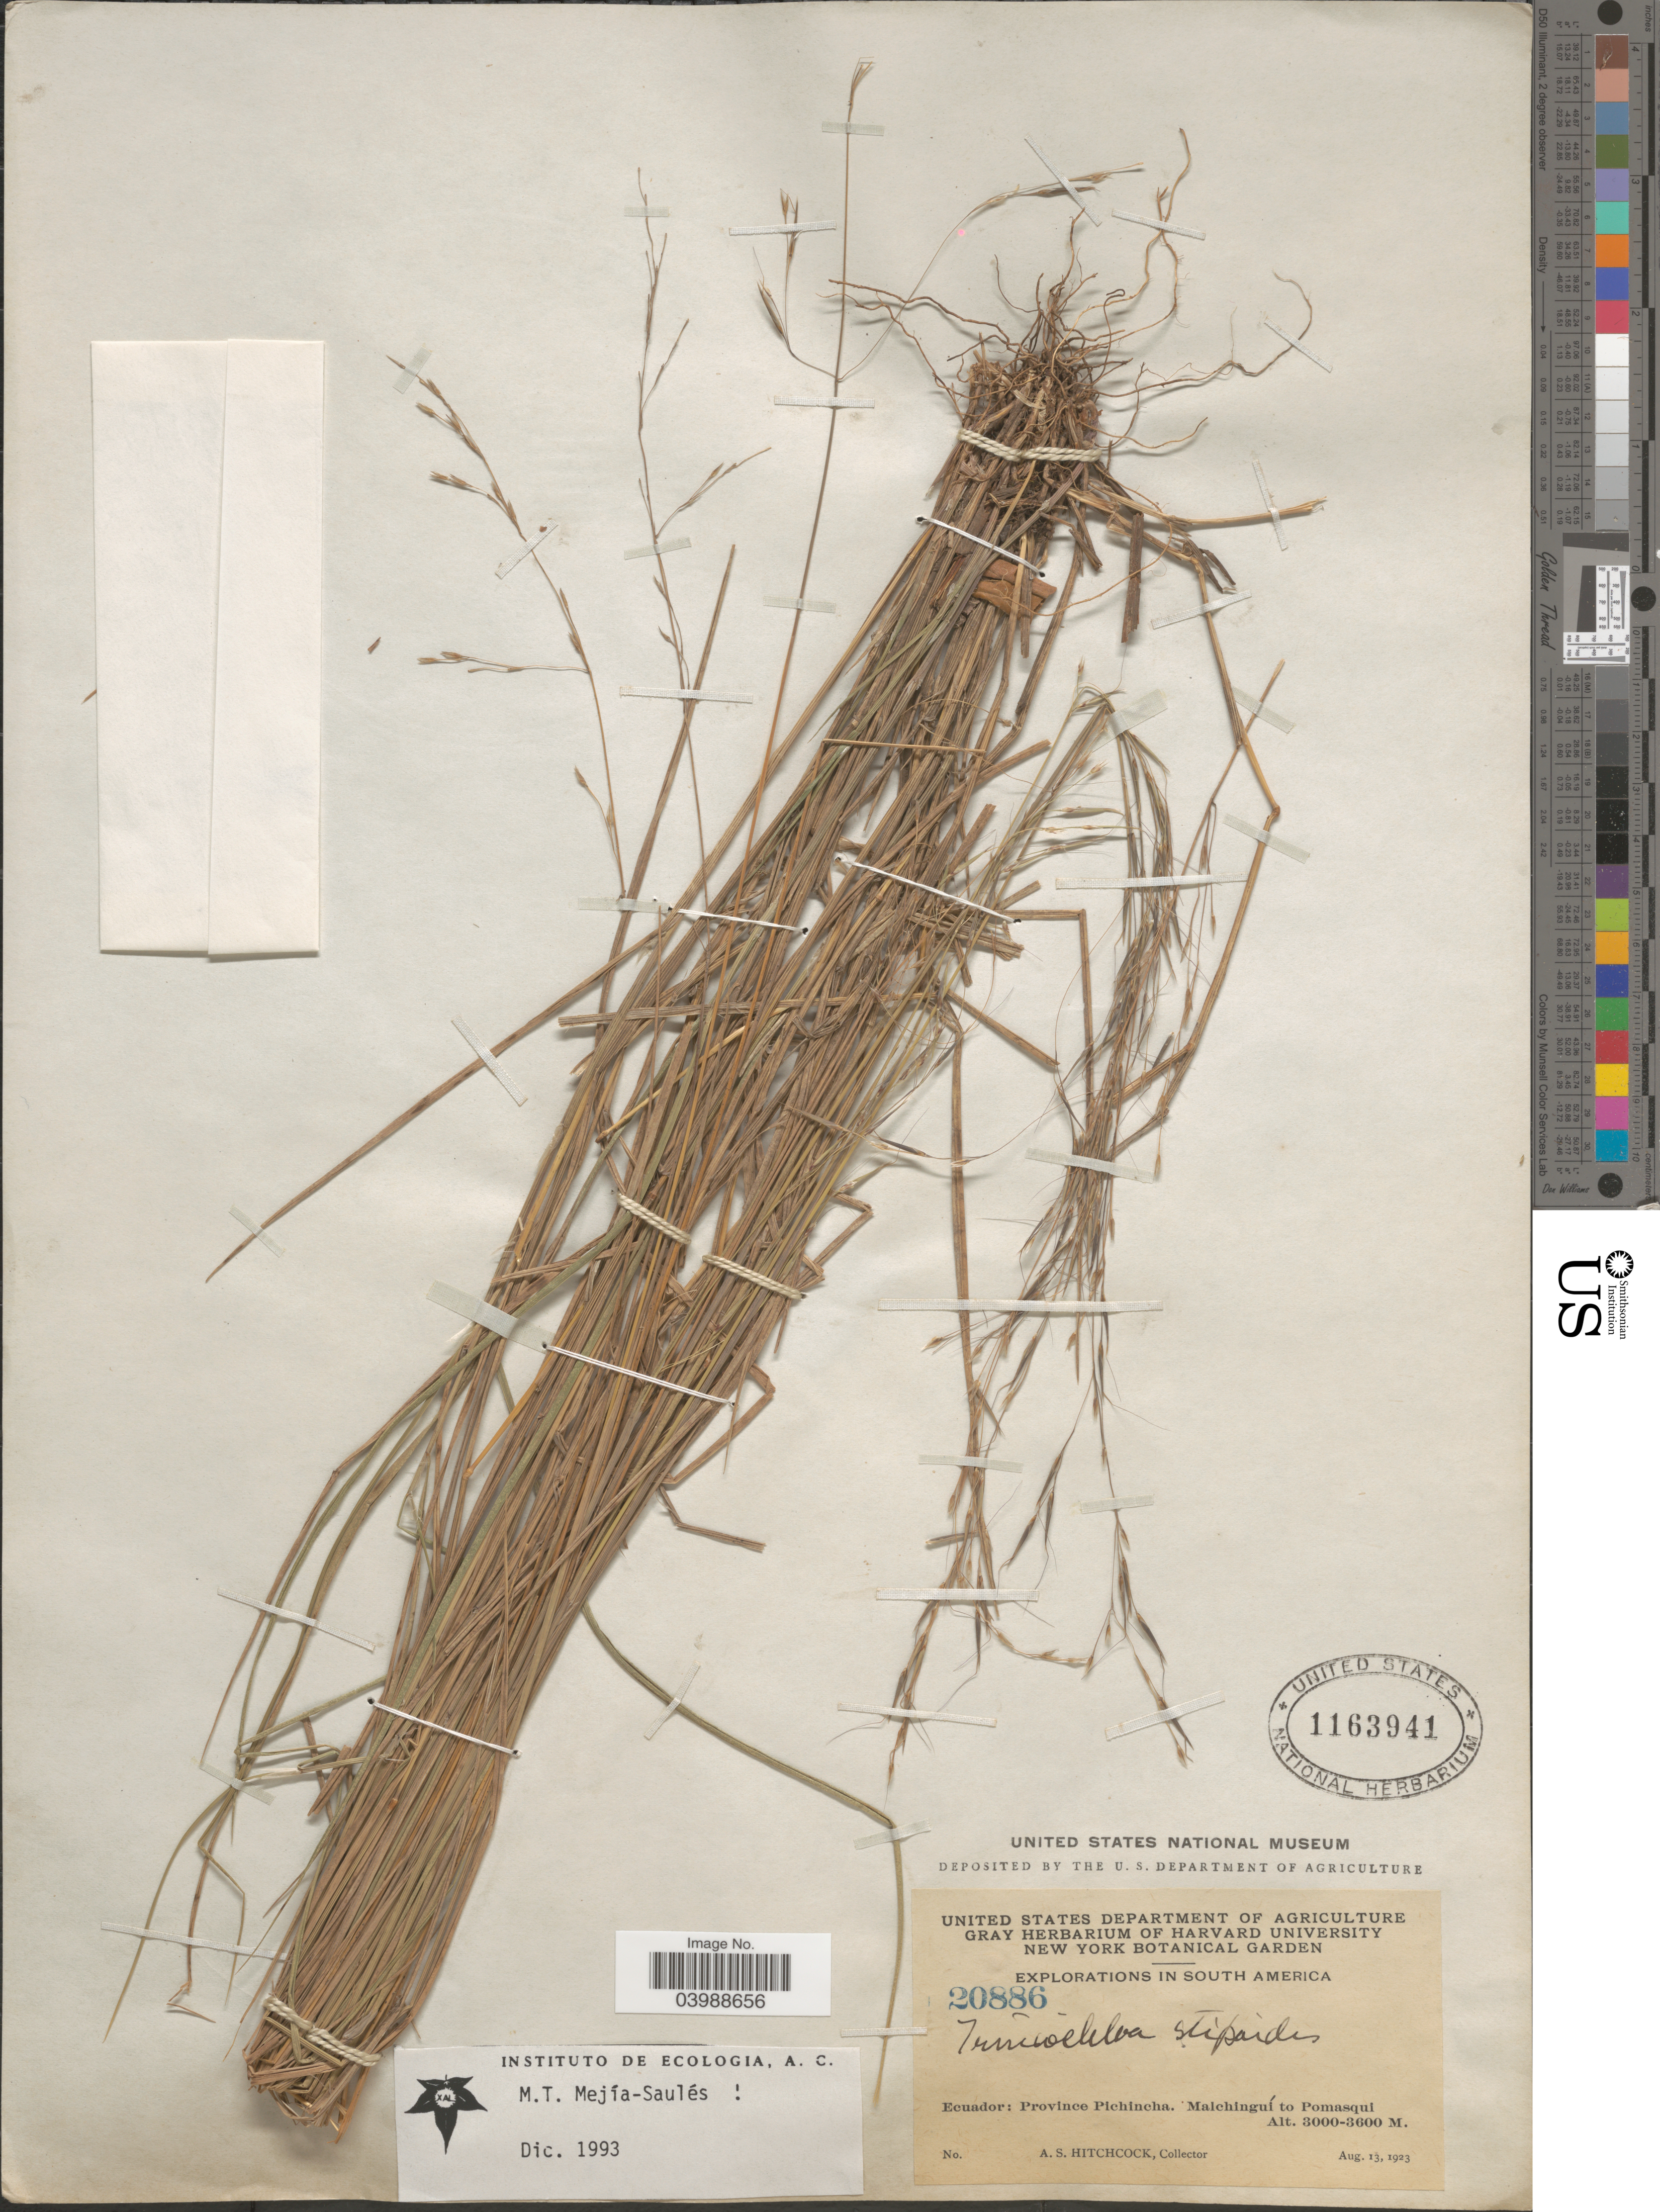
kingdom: Plantae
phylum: Tracheophyta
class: Liliopsida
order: Poales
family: Poaceae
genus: Triniochloa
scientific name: Triniochloa stipoides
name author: (Kunth) Hitchc.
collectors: A. S. Hitchcock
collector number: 20886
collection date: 1923-08-13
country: Ecuador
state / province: Pichincha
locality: Malchinguí to Pomasqui.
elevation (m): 3000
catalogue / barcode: US 1163941